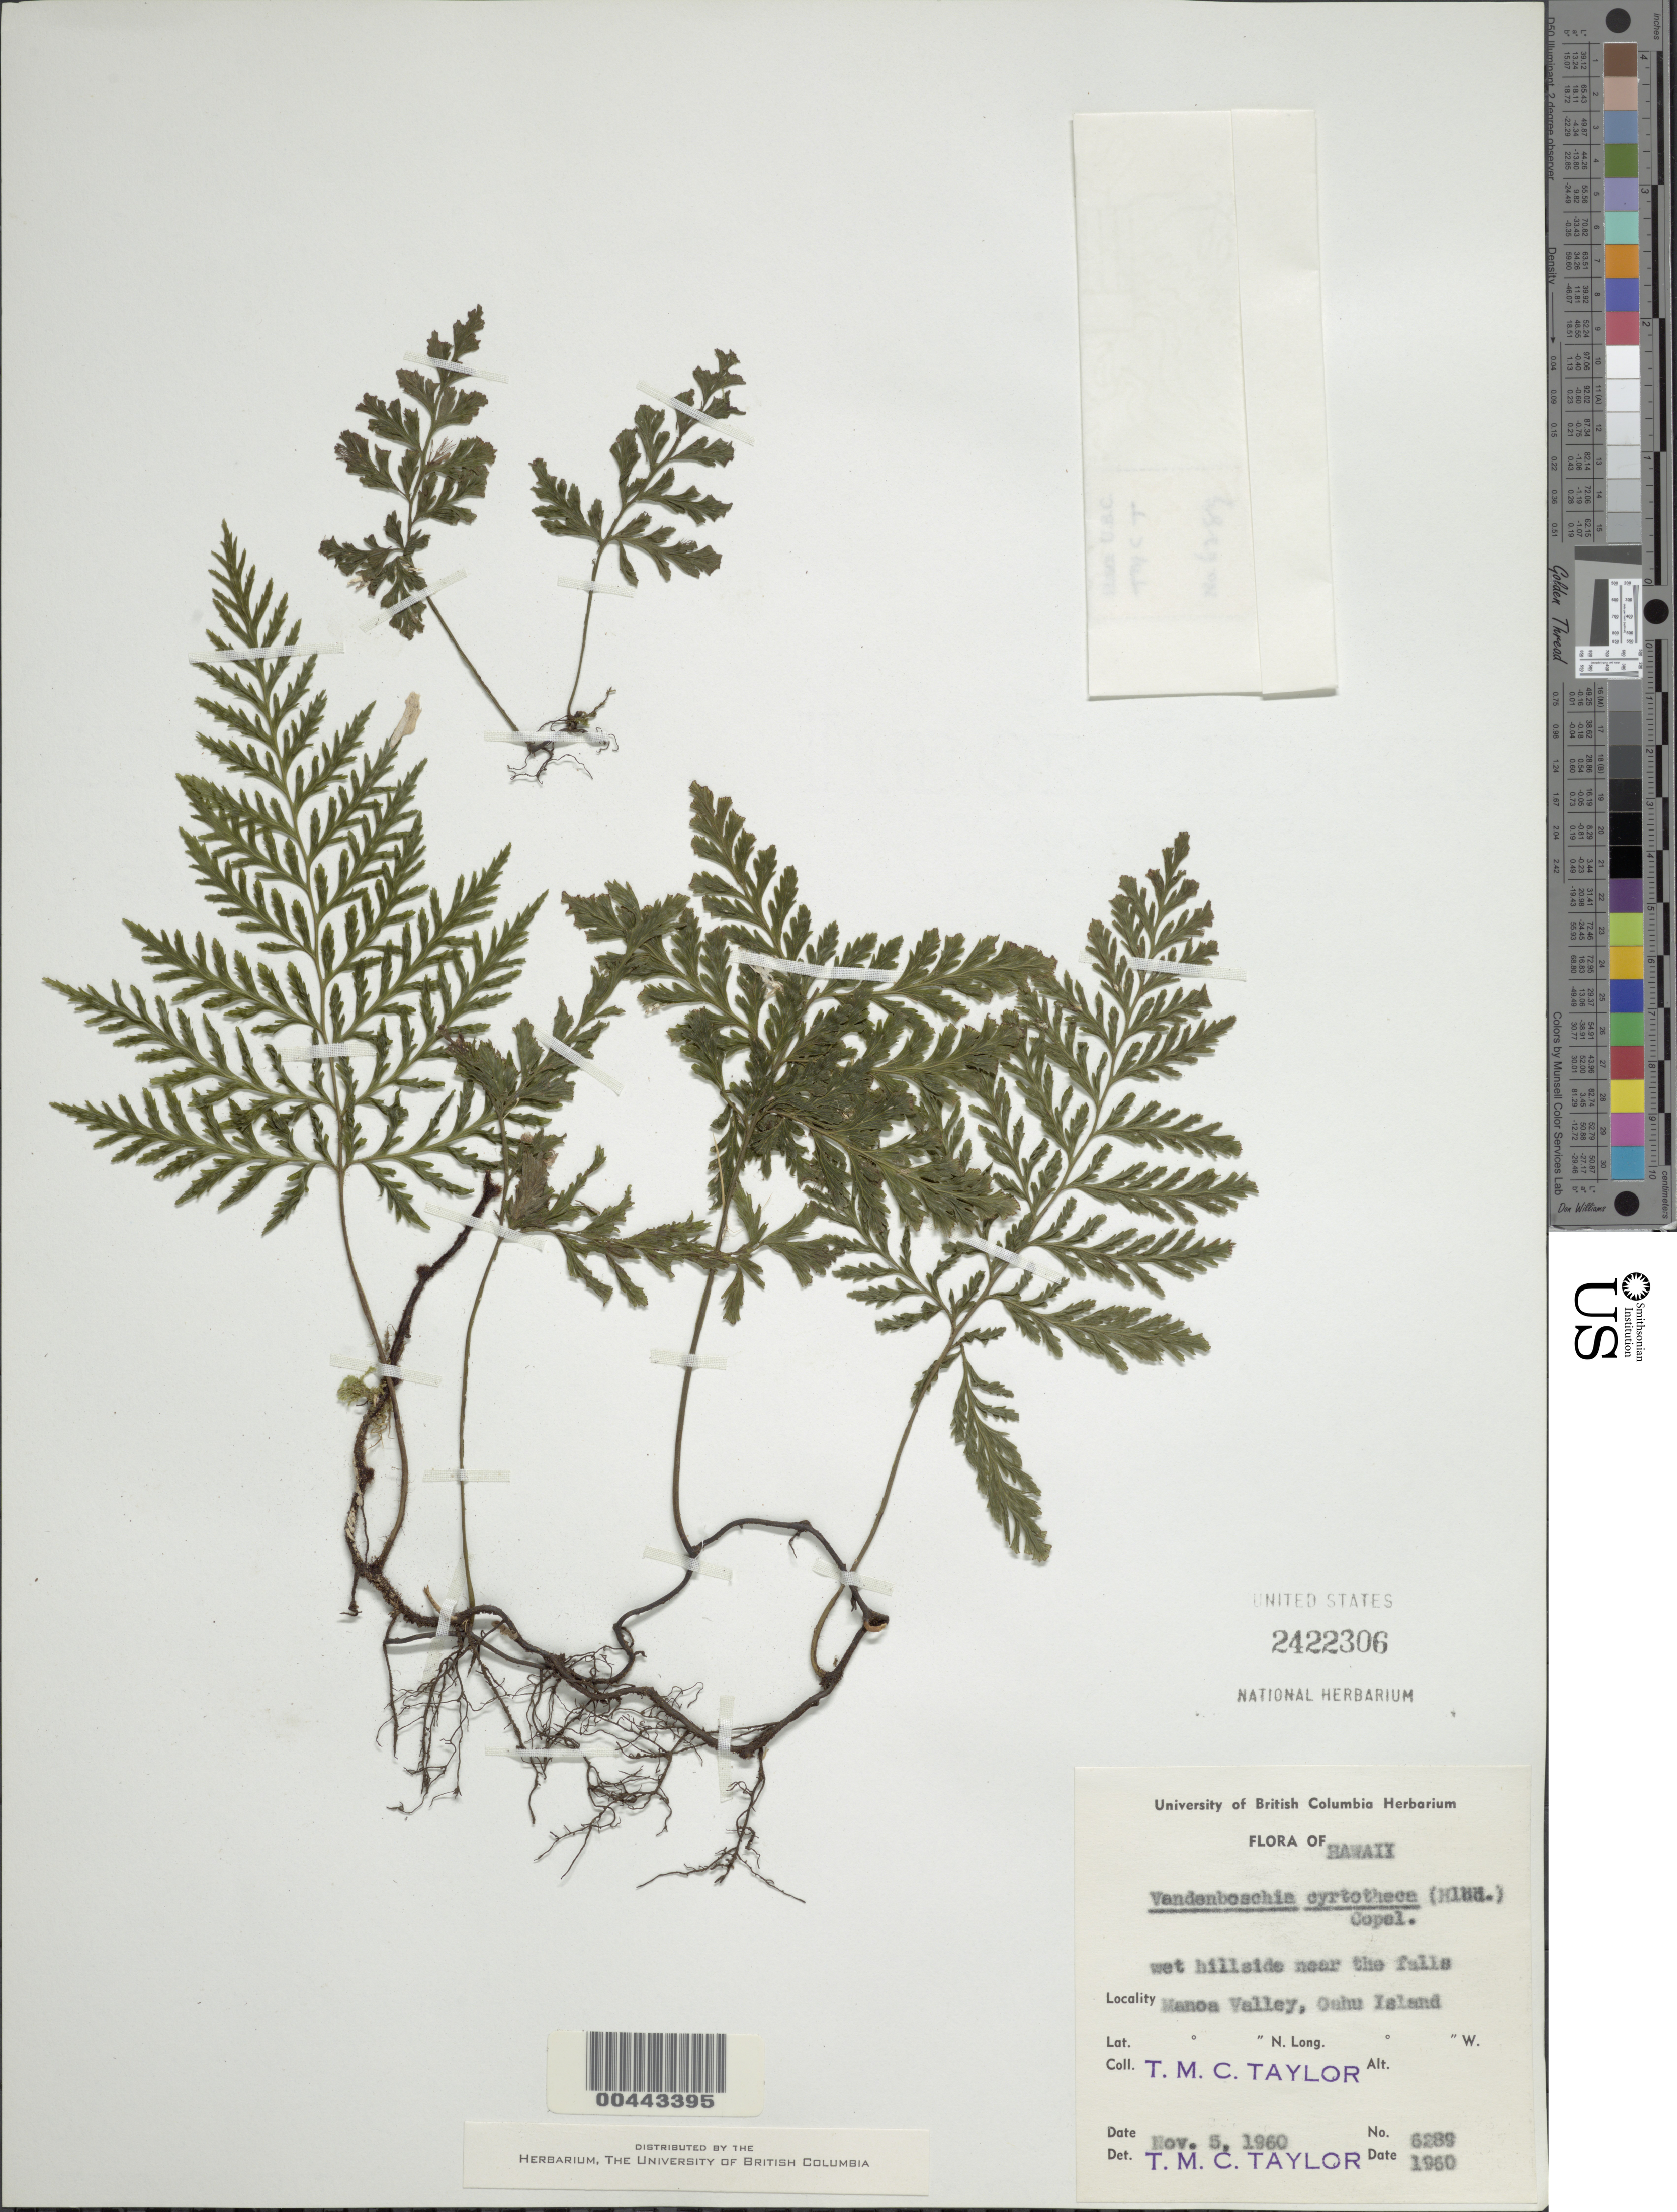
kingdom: Plantae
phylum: Tracheophyta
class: Polypodiopsida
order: Hymenophyllales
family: Hymenophyllaceae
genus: Vandenboschia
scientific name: Vandenboschia cyrtotheca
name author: Copel.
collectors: T. M. C. Taylor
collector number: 6289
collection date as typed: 5 Nov 1860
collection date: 1860-11-05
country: United States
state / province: Hawaii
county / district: Honolulu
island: Oahu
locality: Manoa Valley, near the falls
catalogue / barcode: US 2422306